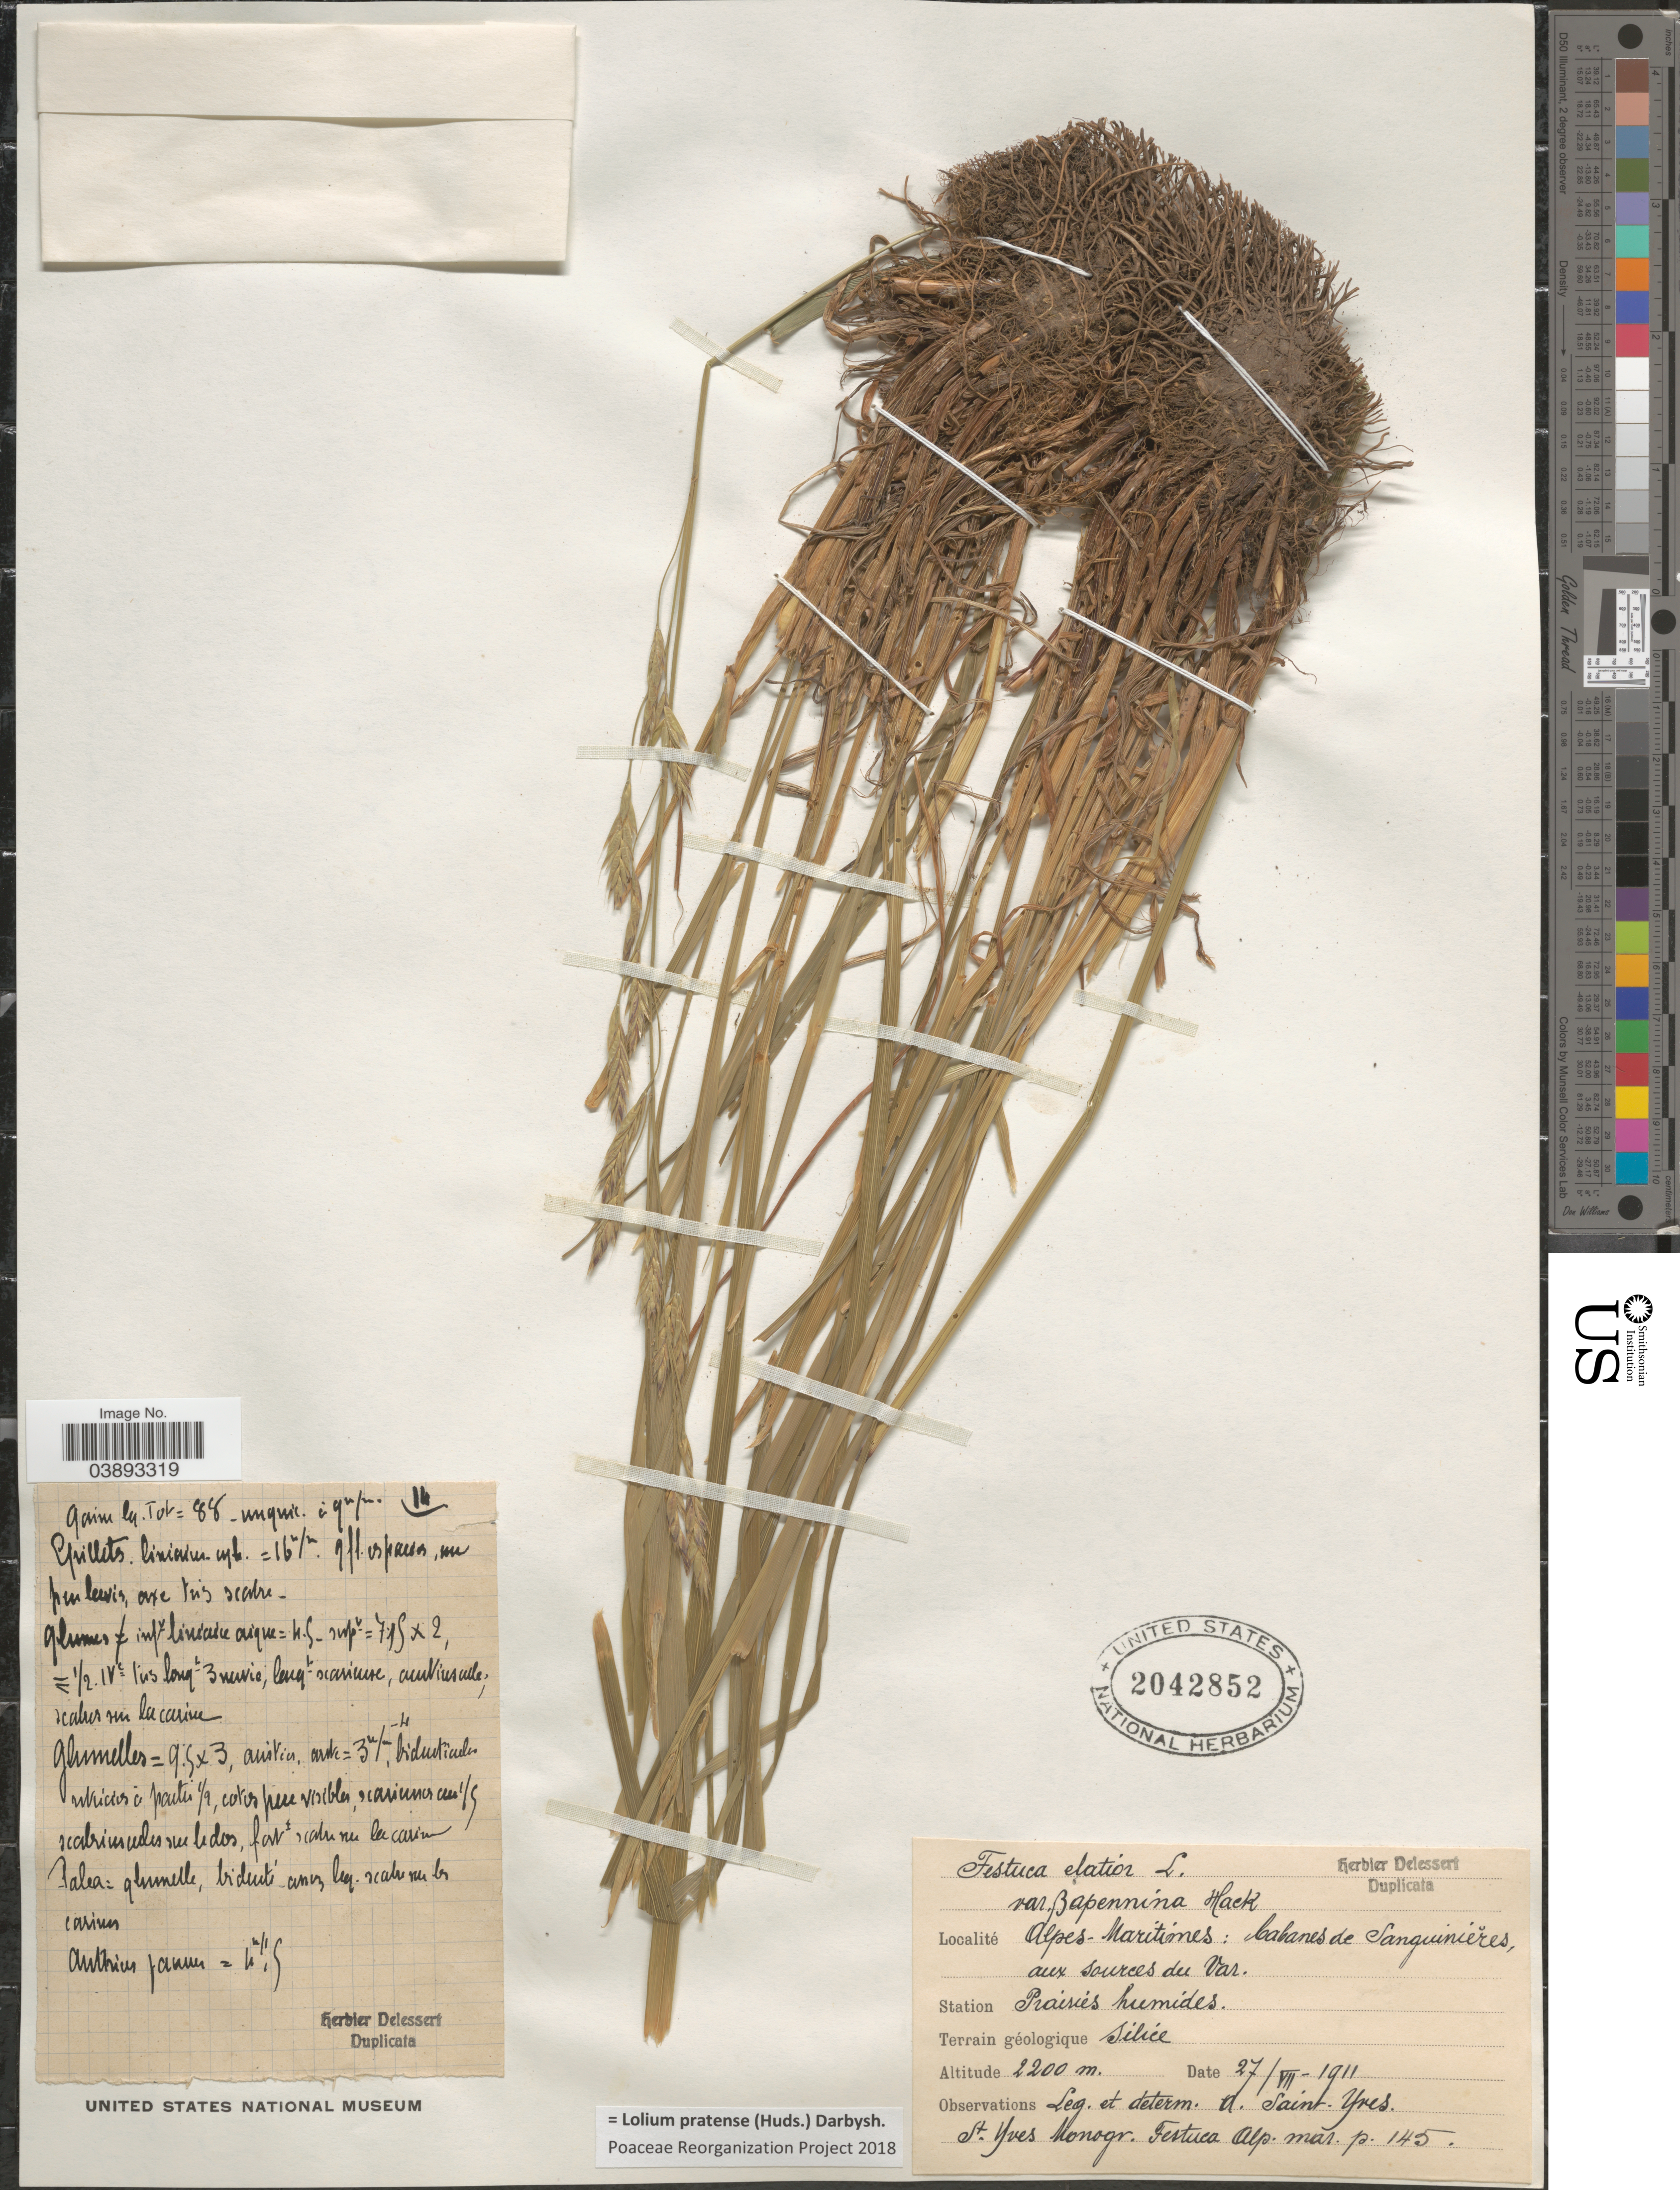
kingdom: Plantae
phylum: Tracheophyta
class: Liliopsida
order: Poales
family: Poaceae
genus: Lolium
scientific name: Lolium pratense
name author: (Huds.) Darbysh.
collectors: A. Saint-Yves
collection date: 1911-07-27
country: France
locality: Alpes-Maritimes: Cabanes de Sanguinieres, aux sources du Var. Station Prairies humides.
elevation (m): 2200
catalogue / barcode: US 2042852